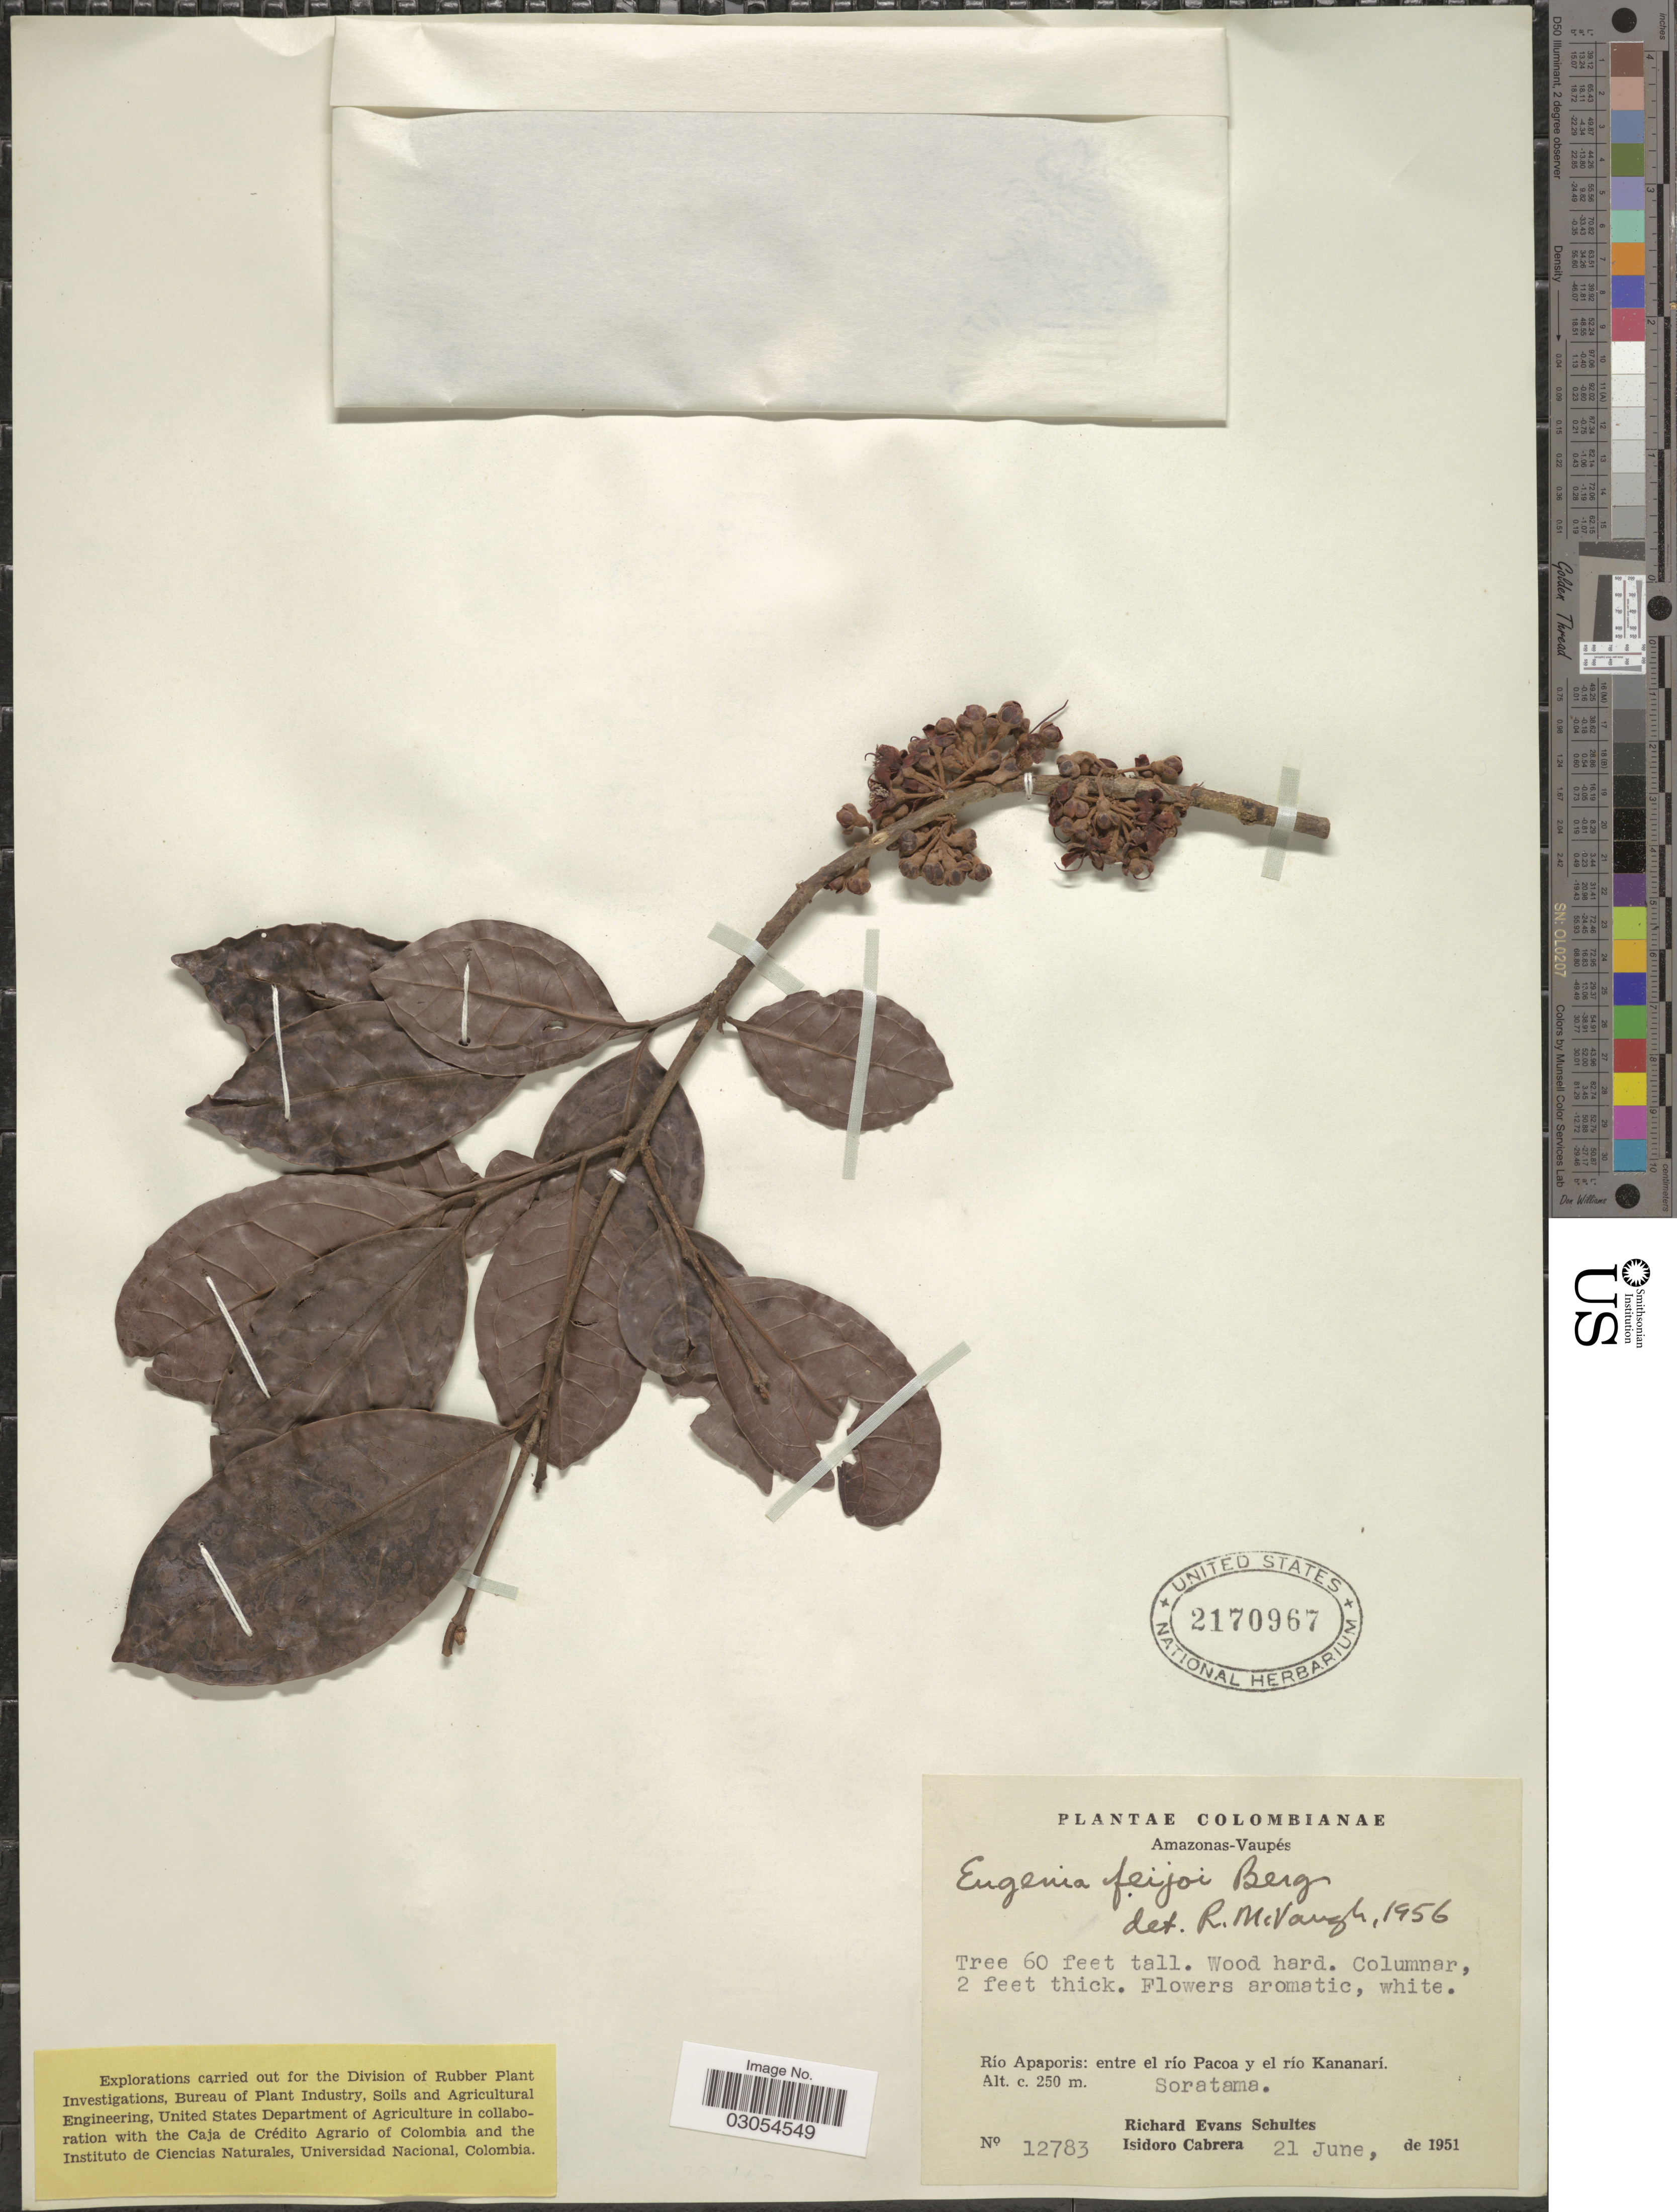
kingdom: Plantae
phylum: Tracheophyta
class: Magnoliopsida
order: Myrtales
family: Myrtaceae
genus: Eugenia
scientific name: Eugenia moschata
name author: (Aubl.) Nied. ex Durand & B.D. Jacks.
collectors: R. E. Schultes & I. Cabrera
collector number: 12783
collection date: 1951-06-21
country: Colombia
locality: Amazonas - Vaupés. Río Apaporis: entre el río Pacoa y el rio Kananarí. Soratama.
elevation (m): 250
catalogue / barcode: US 2170967